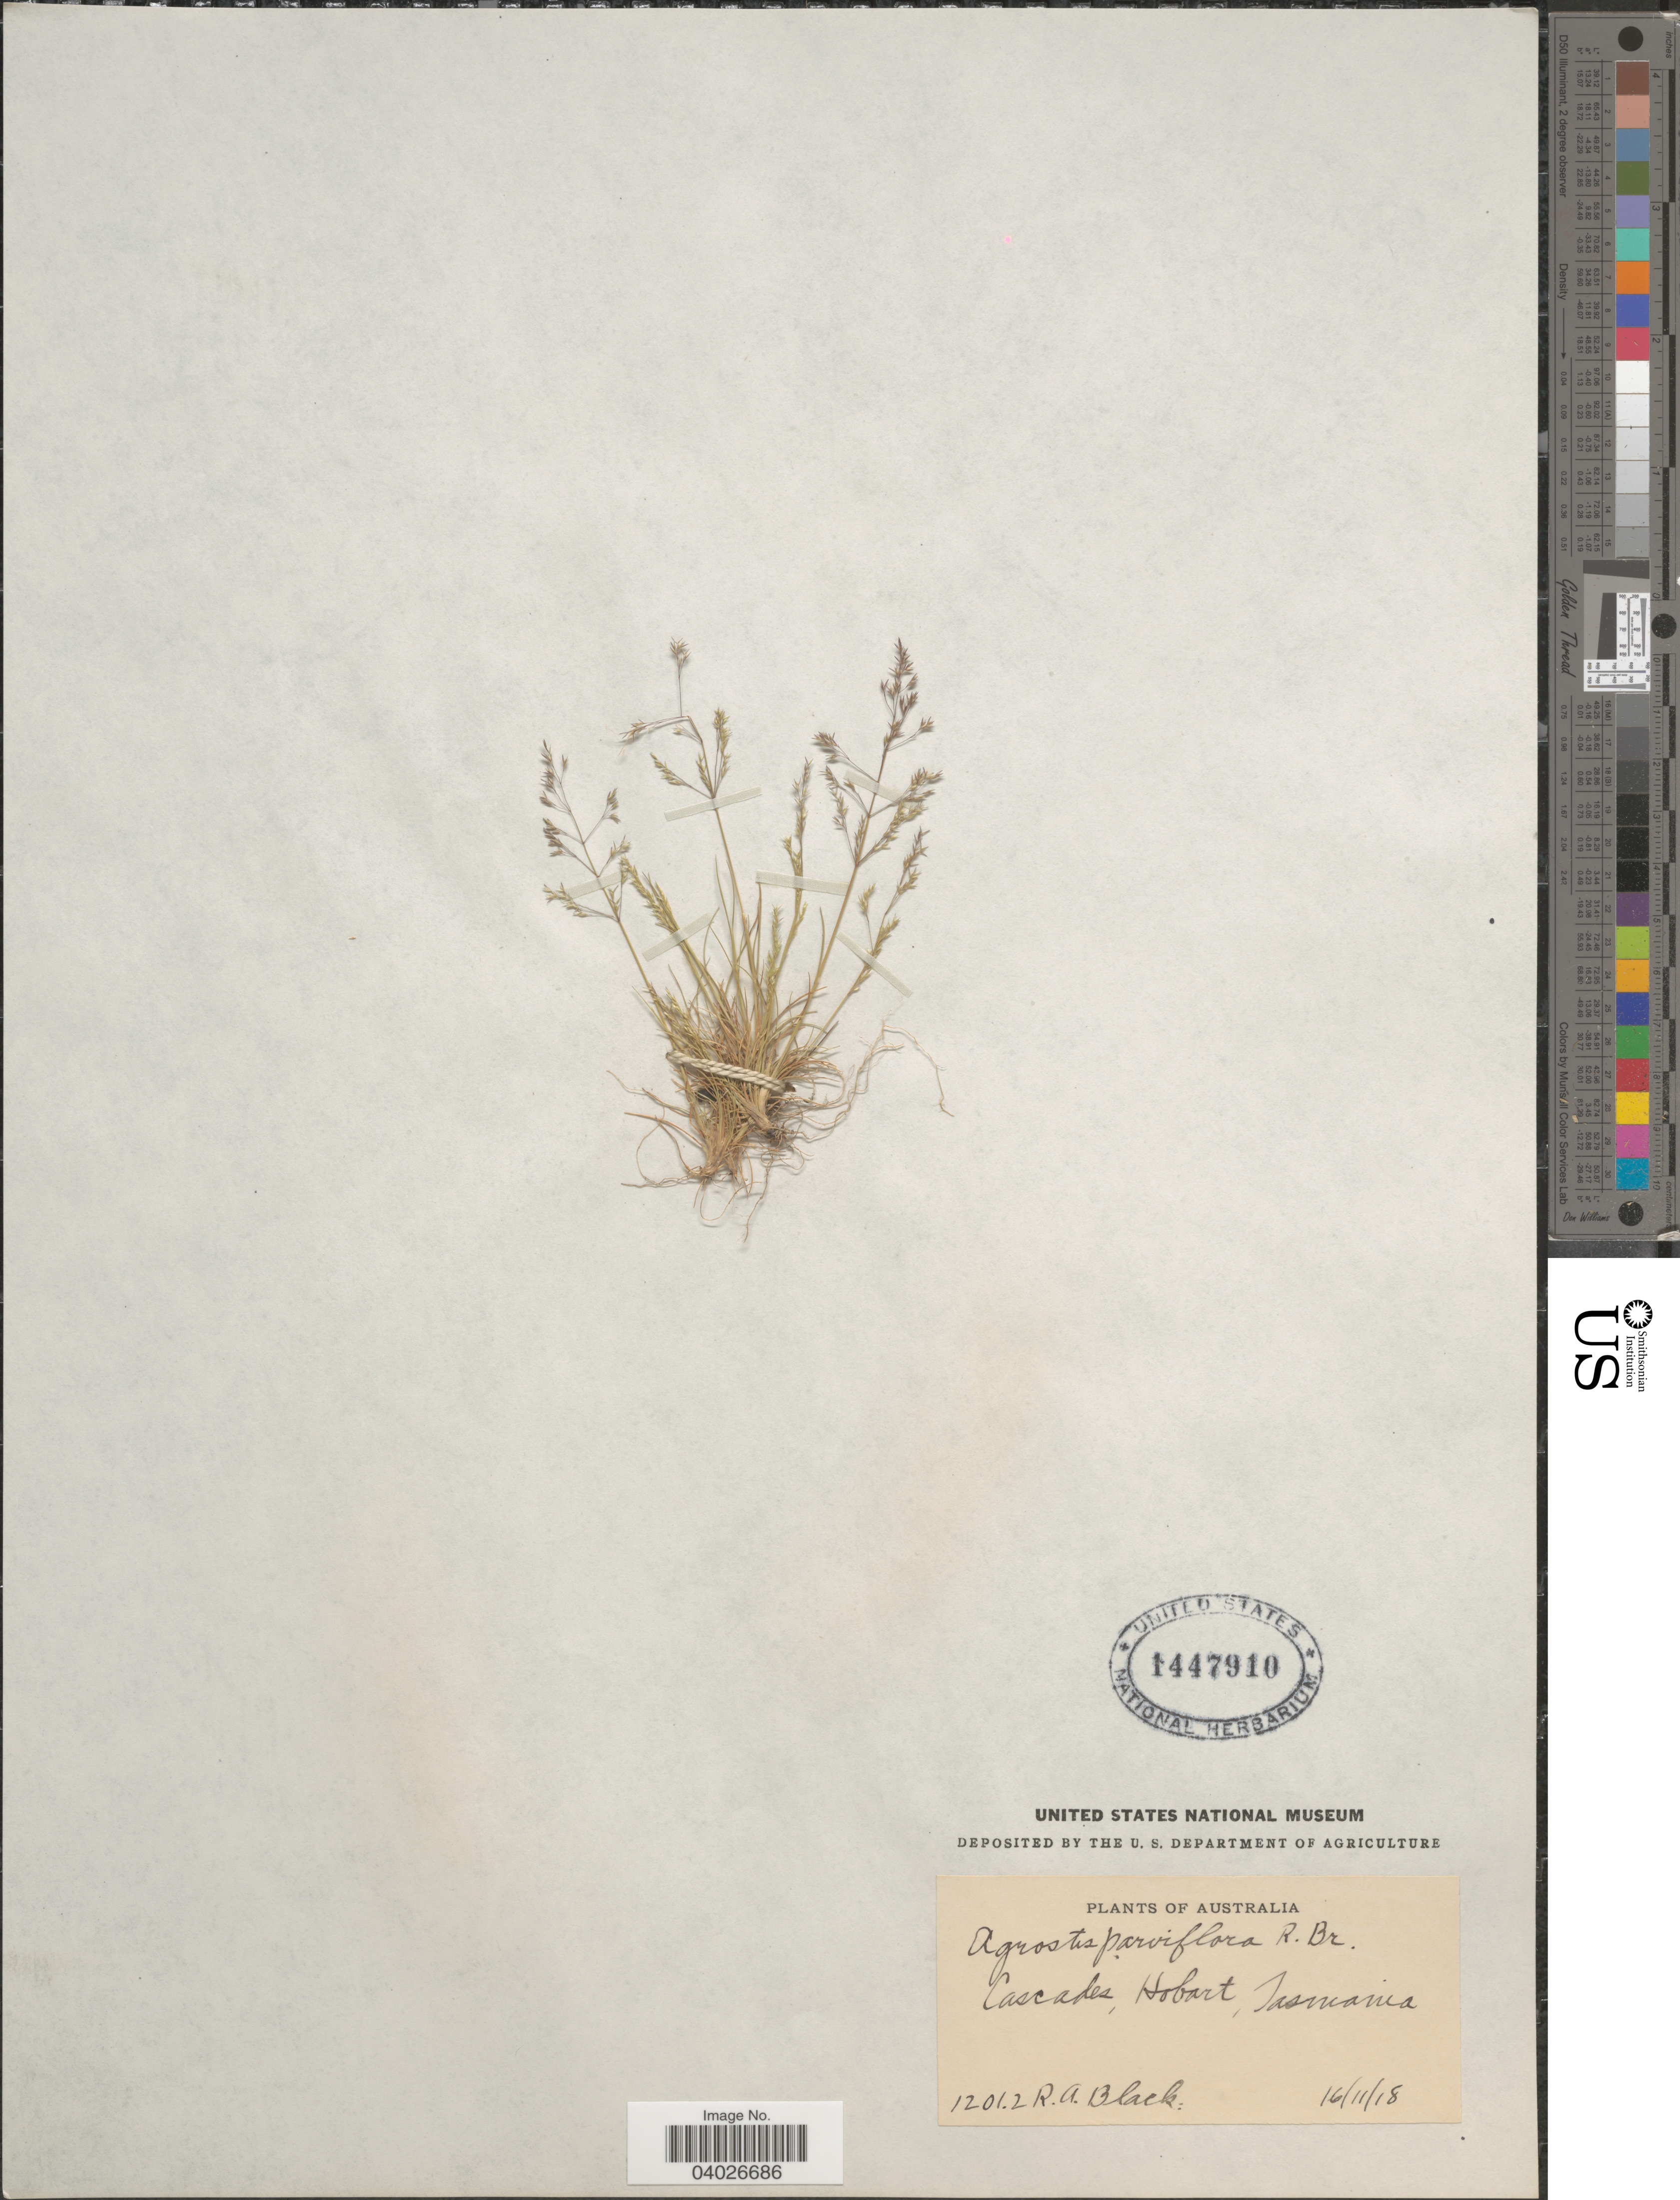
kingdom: Plantae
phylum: Tracheophyta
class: Liliopsida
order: Poales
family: Poaceae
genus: Agrostis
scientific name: Agrostis parviflora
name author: R. Br.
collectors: R. A. Black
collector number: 12012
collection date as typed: Transcribed d/m/y: 16/11/18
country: Australia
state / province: Tasmania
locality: Cascades, Hobart.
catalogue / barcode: US 1447910